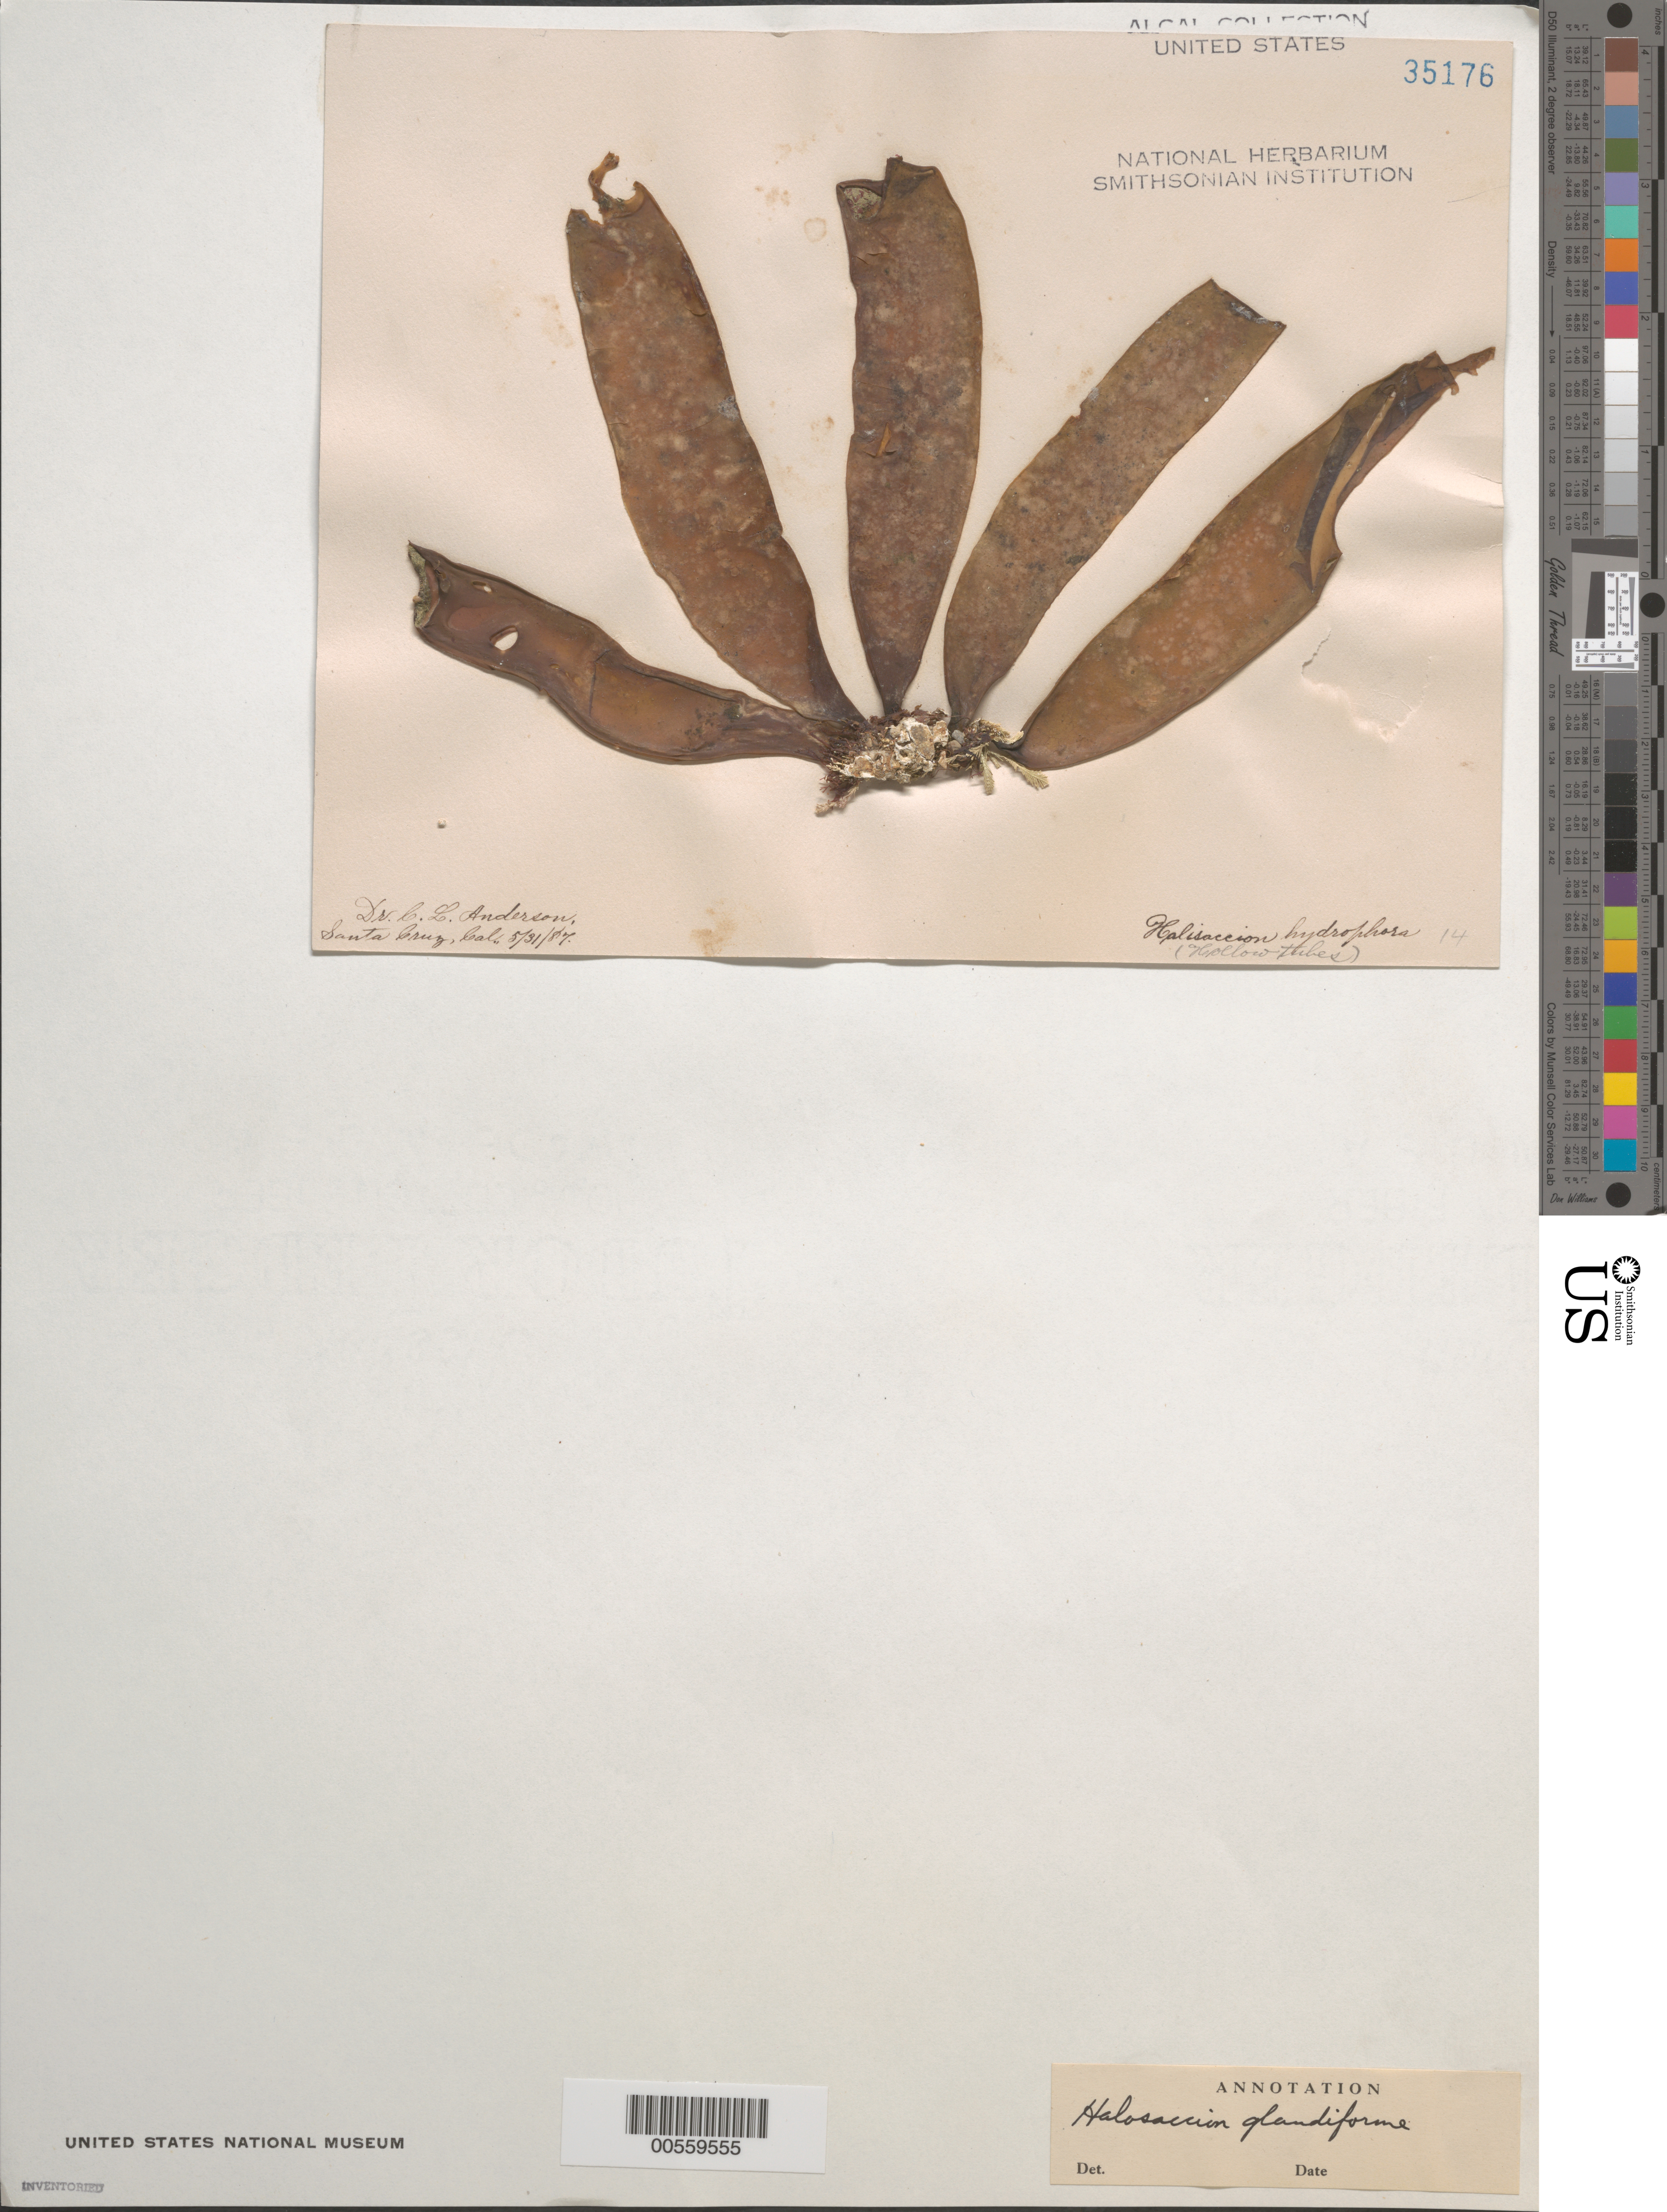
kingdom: Plantae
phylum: Rhodophyta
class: Florideophyceae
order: Palmariales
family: Palmariaceae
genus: Halosaccion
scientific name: Halosaccion glandiforme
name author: (S.G. Gmel.) Rupr.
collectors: C. L. Anderson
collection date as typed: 31 May 1887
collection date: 1887-05-31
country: United States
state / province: California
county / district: Santa Cruz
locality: Santa Cruz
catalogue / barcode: US 35176